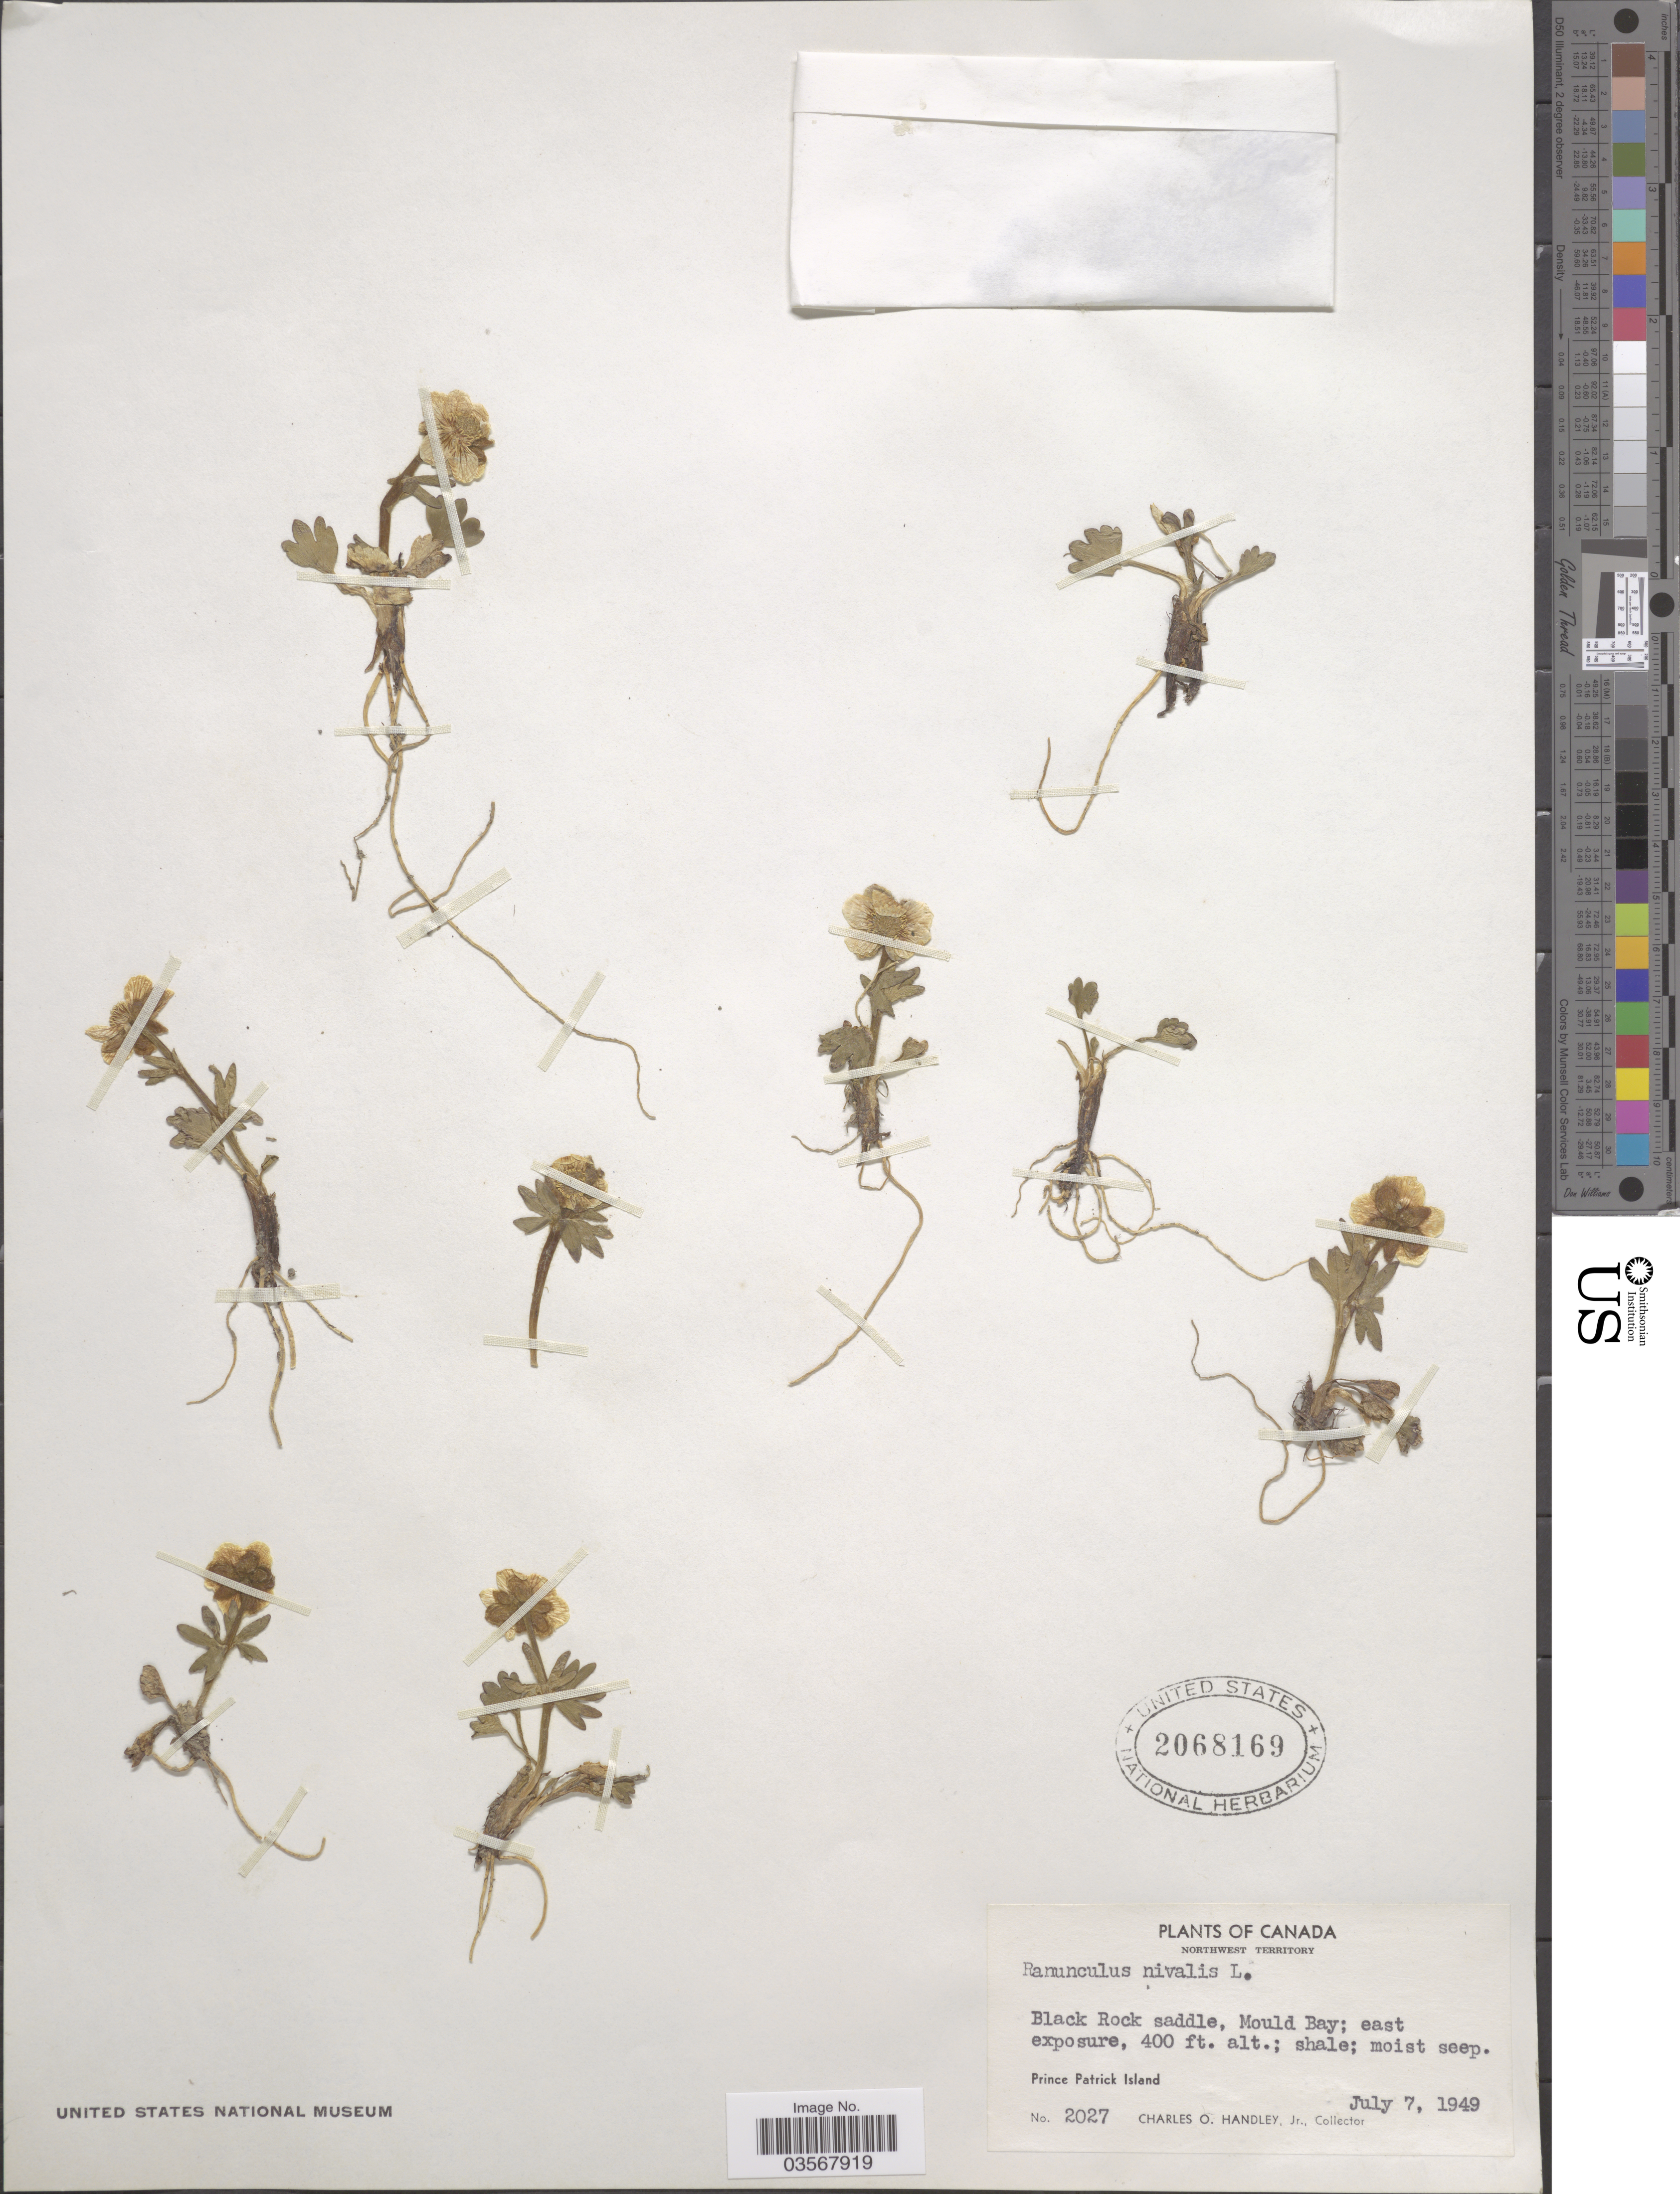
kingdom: Plantae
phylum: Tracheophyta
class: Magnoliopsida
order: Ranunculales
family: Ranunculaceae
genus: Ranunculus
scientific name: Ranunculus nivalis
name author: L.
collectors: C. Handley Jr.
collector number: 2027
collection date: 1949-07-07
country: Canada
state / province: Northwest Territories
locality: Black Rock saddle, Mould Bay. Prince Patrick Island.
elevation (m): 122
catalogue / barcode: US 2068169